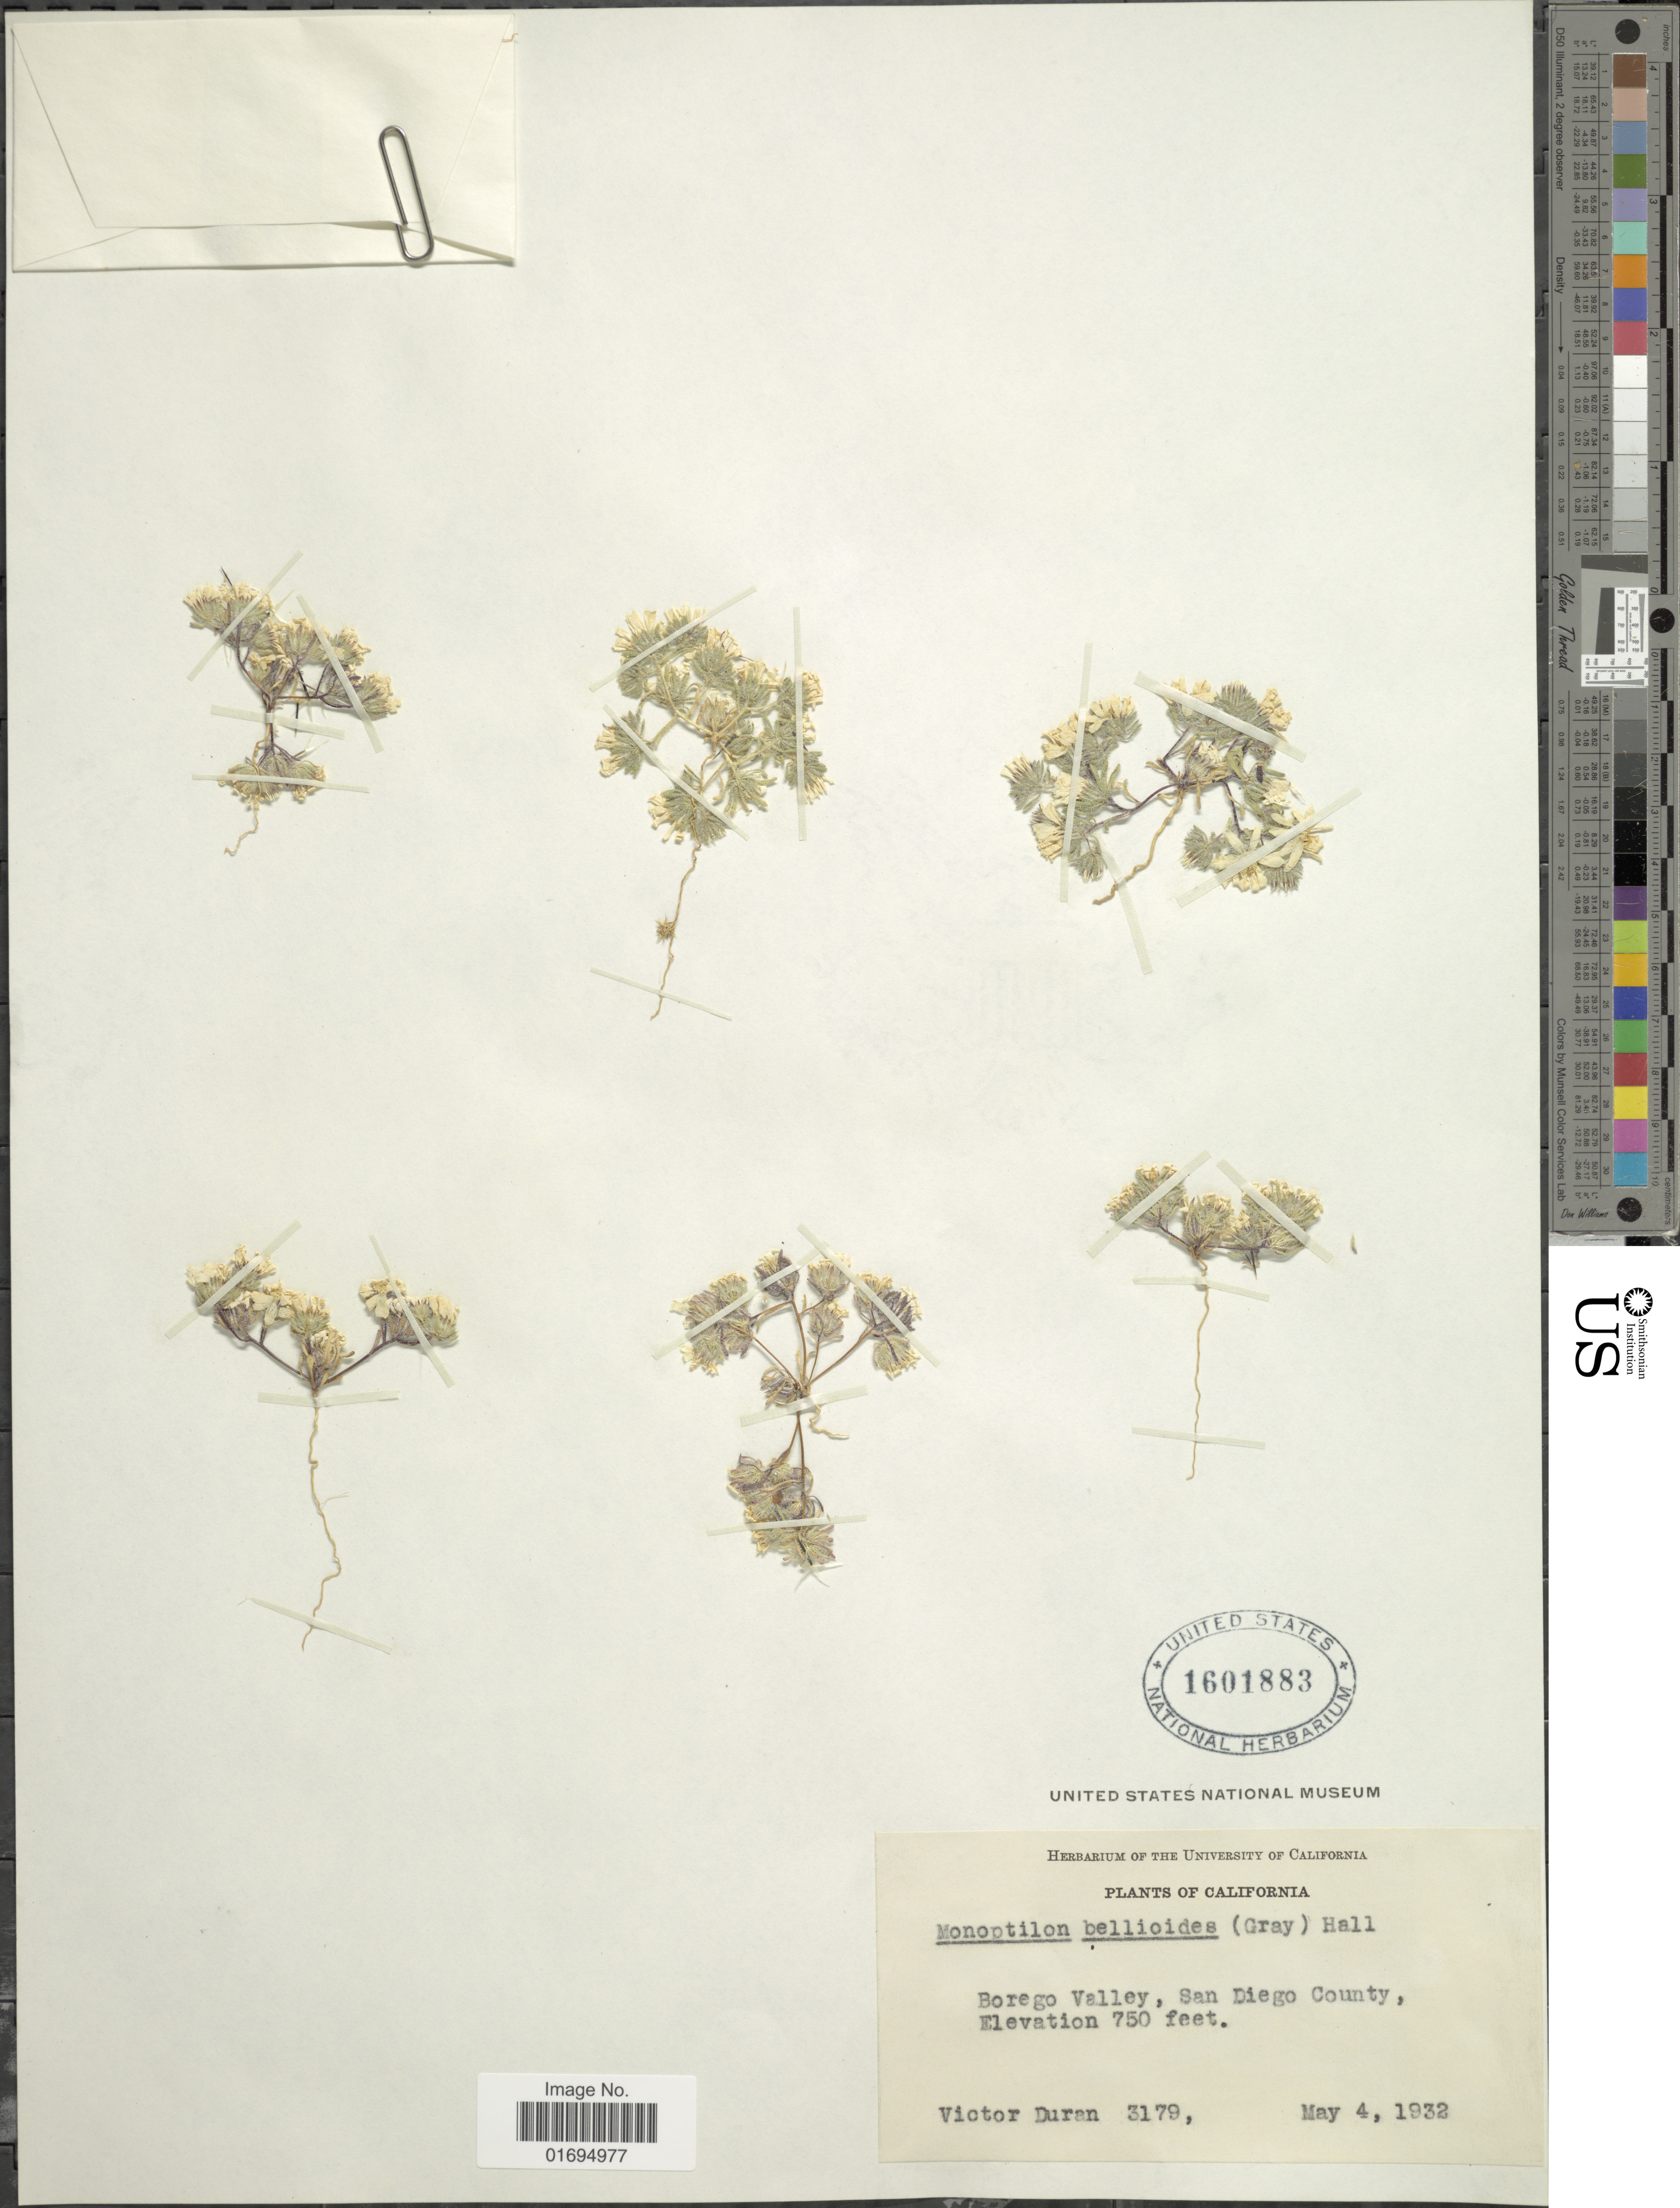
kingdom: Plantae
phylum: Tracheophyta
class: Magnoliopsida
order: Asterales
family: Asteraceae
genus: Monoptilon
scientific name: Monoptilon bellioides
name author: (A. Gray) H.M. Hall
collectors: V. Duran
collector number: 3179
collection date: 1932-05-04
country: United States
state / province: California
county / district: San Diego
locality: Borego Valley, San Diego County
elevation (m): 229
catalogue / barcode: US 1601883